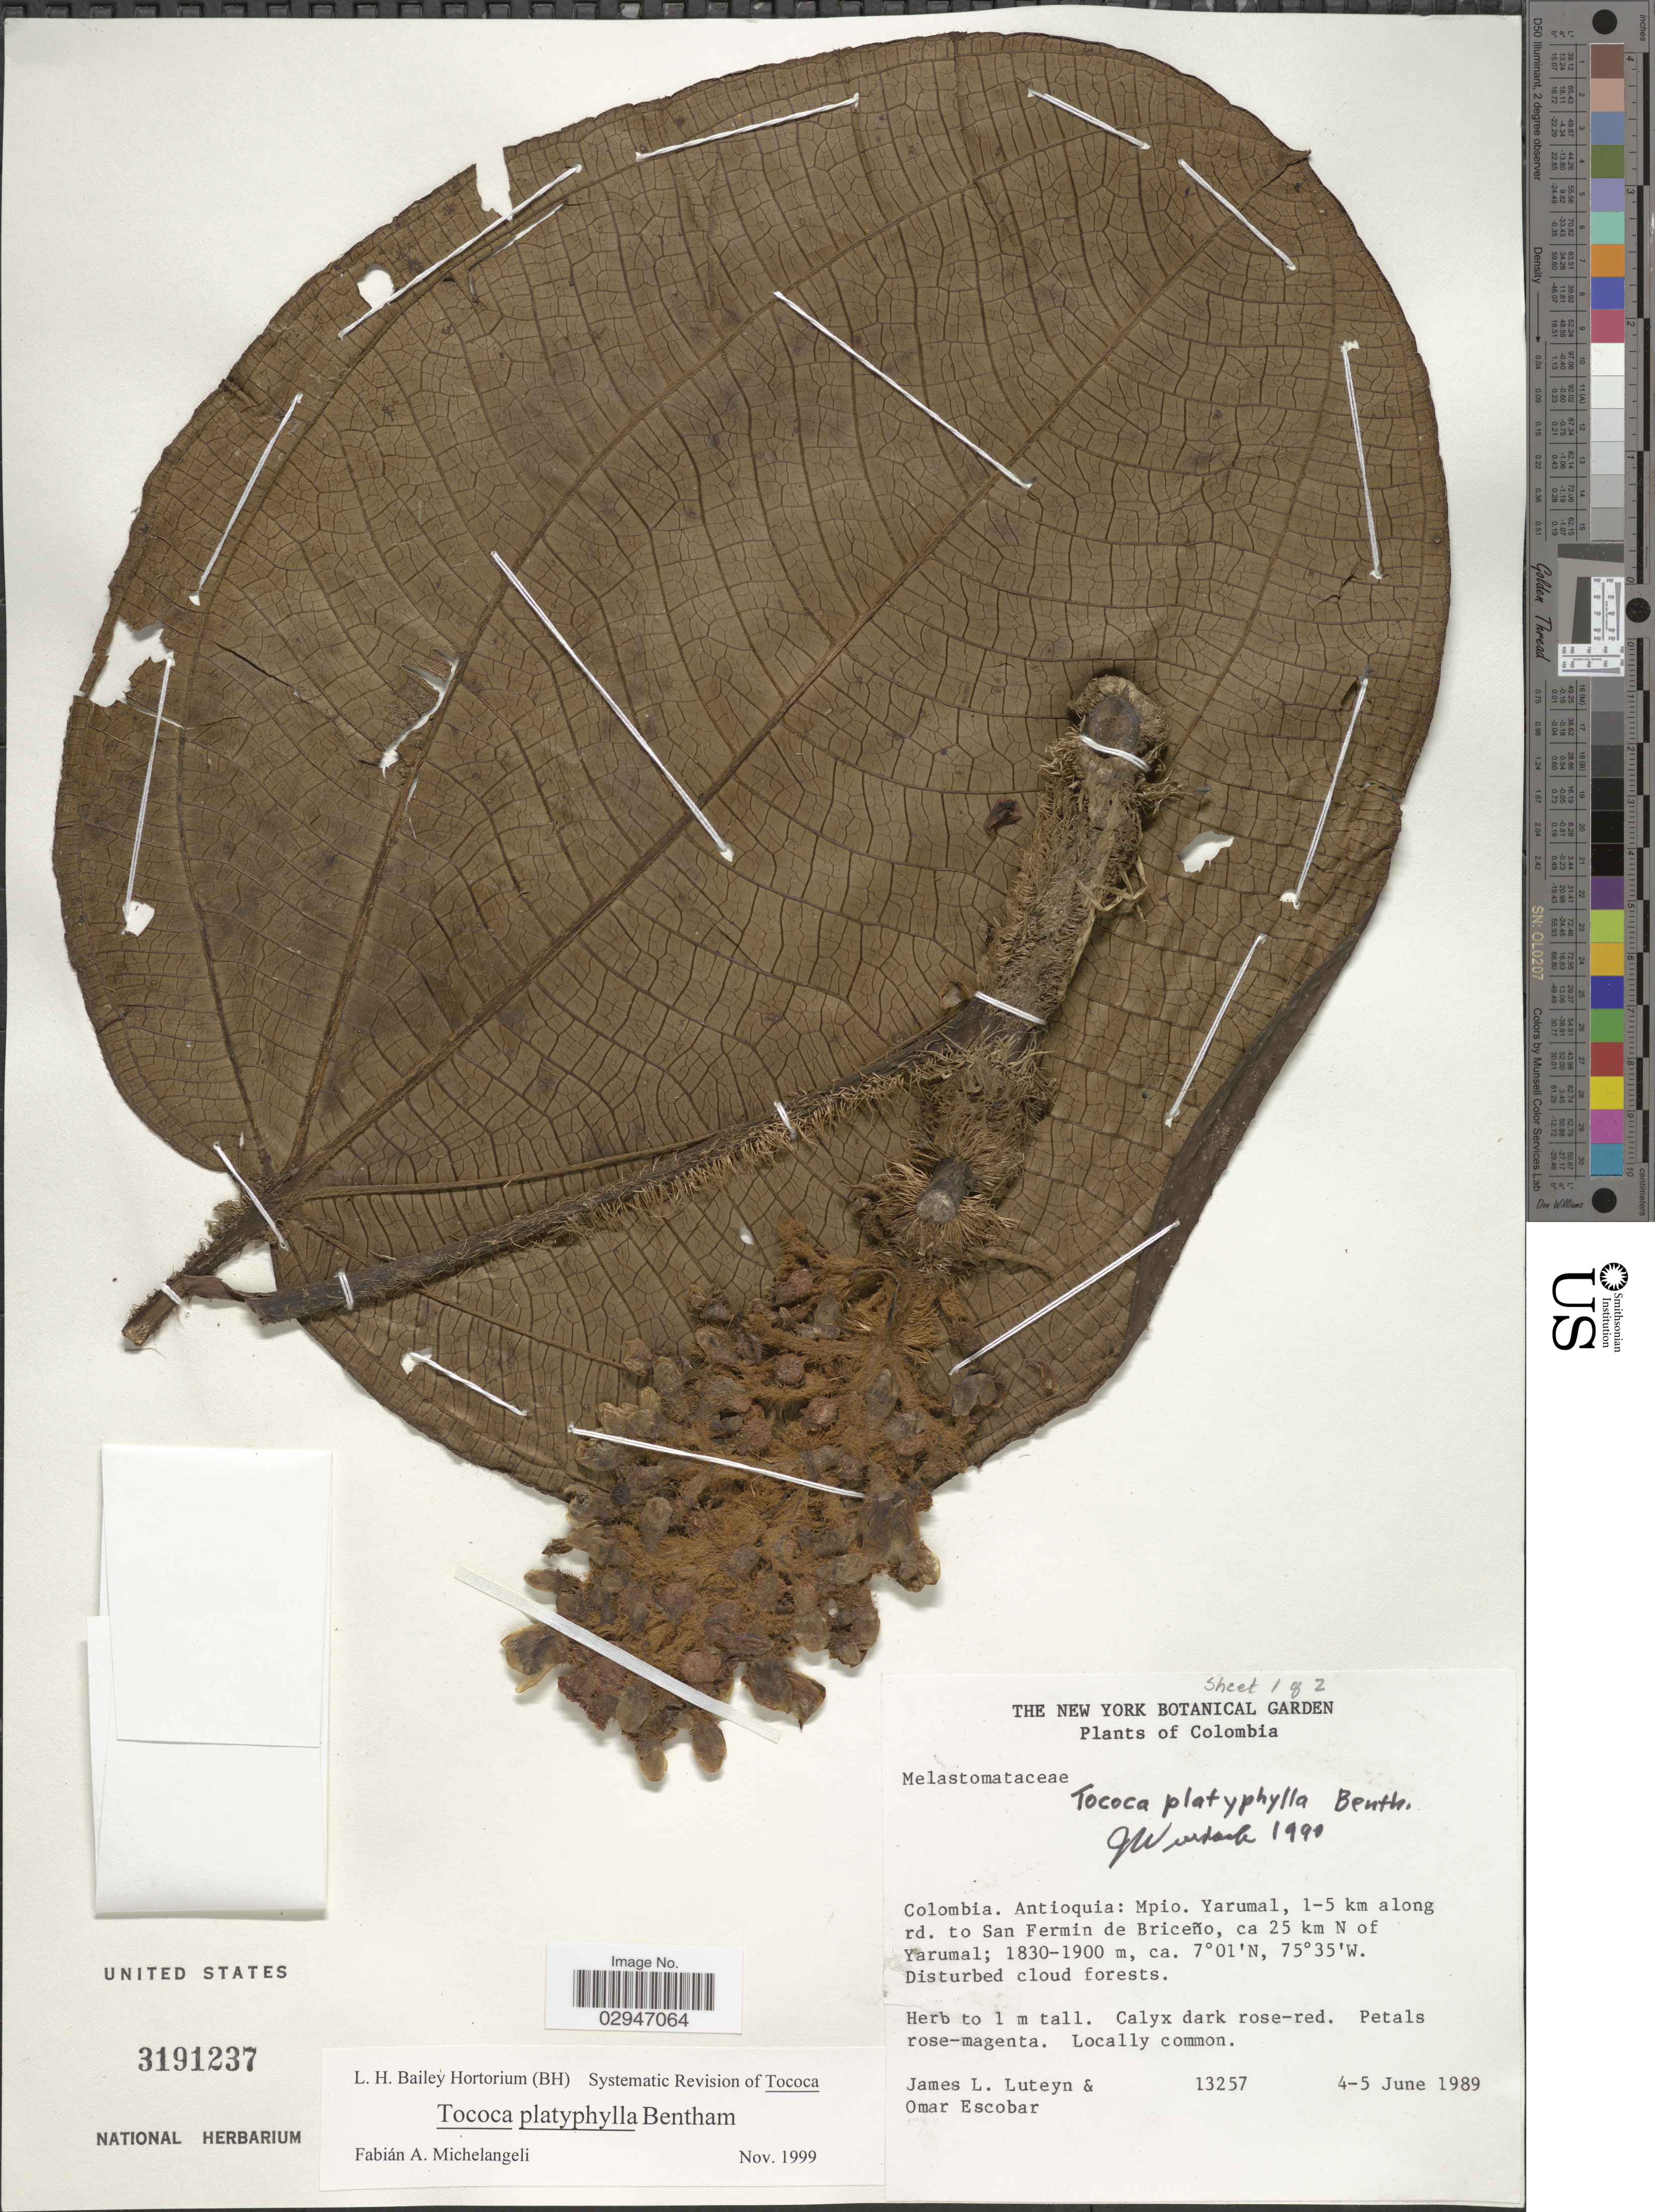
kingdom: Plantae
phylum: Tracheophyta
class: Magnoliopsida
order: Myrtales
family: Melastomataceae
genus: Tococa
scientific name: Tococa platyphylla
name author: Benth.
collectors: J. Luteyn & O. D. Escobar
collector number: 13257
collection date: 1989-06-04/1989-06-05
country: Colombia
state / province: Antioquia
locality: Mpio. Yarumal, 1-5 km along rd. to San Fermin de Briceño, ca 25 km N of Yarumal.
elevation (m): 1830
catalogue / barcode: US 3191237